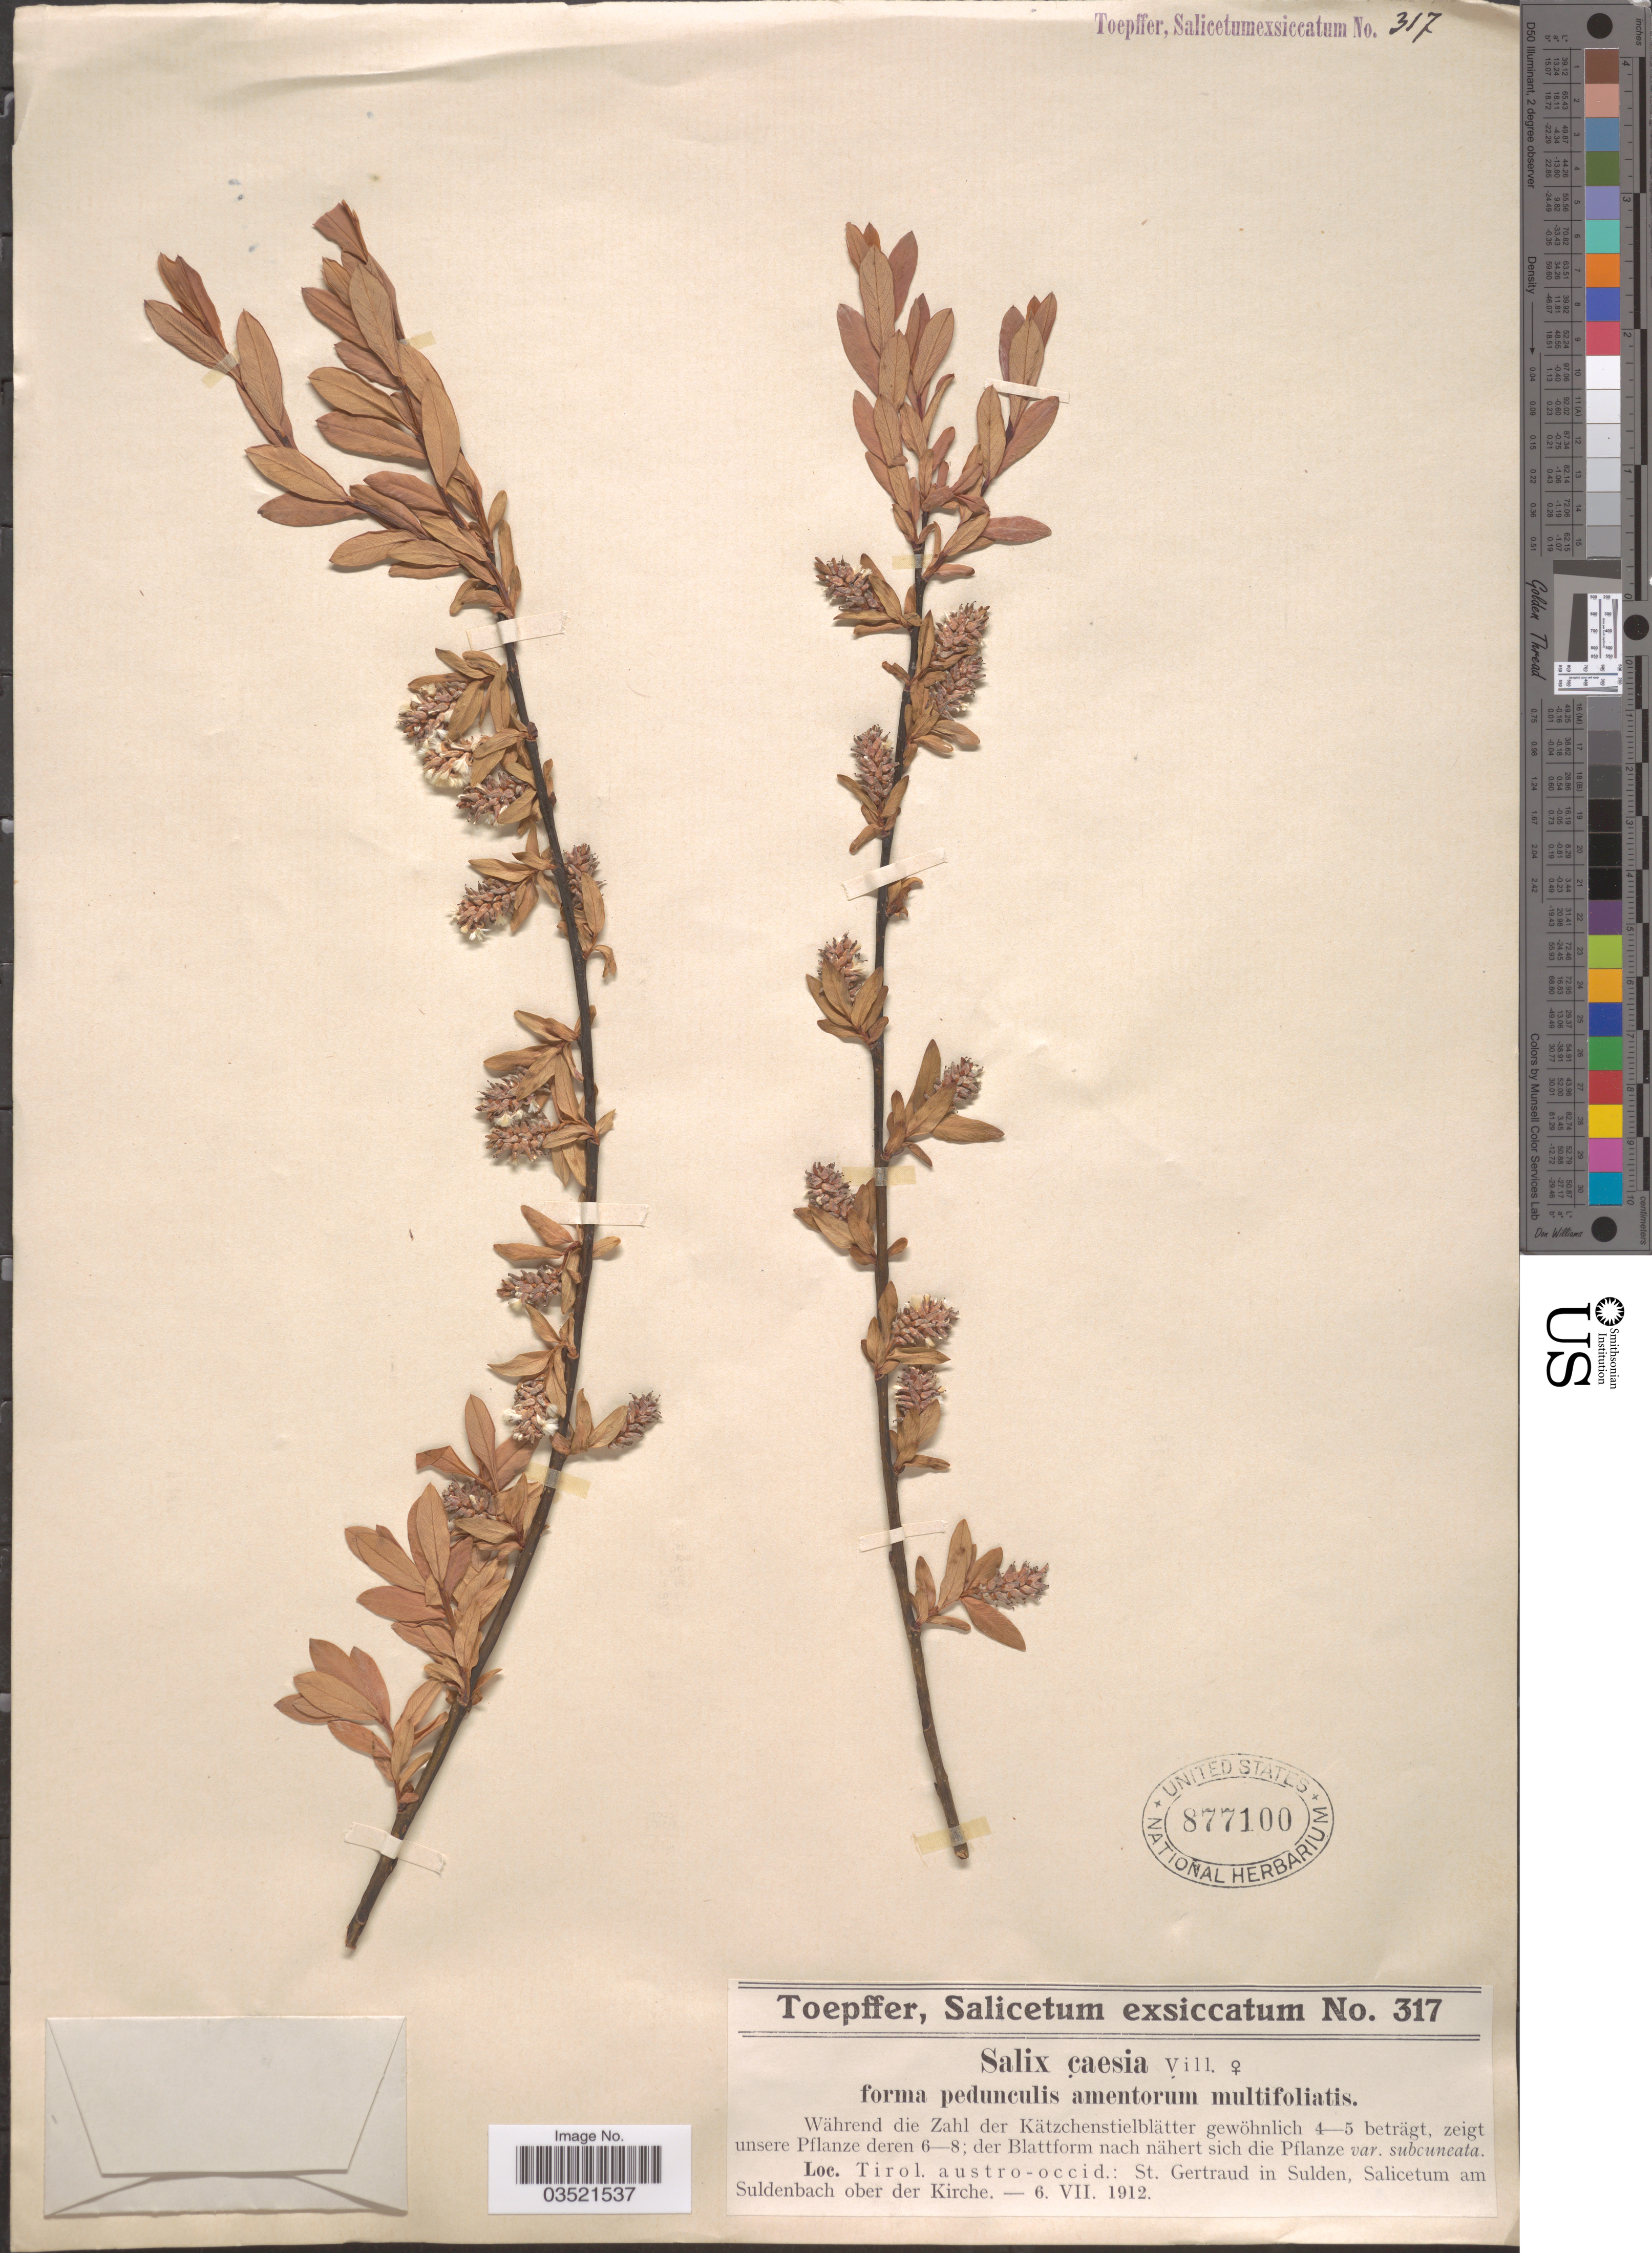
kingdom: Plantae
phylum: Tracheophyta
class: Magnoliopsida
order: Malpighiales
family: Salicaceae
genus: Salix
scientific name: Salix caesia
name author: Vill.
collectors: A. Toepffer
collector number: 317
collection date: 1912-07-06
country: Austria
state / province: Karnten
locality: Tirol. austro-occid.: St. Gertraud in Sulden, Salicetum am Suldenbach ober der Kirche.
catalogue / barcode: US 877100